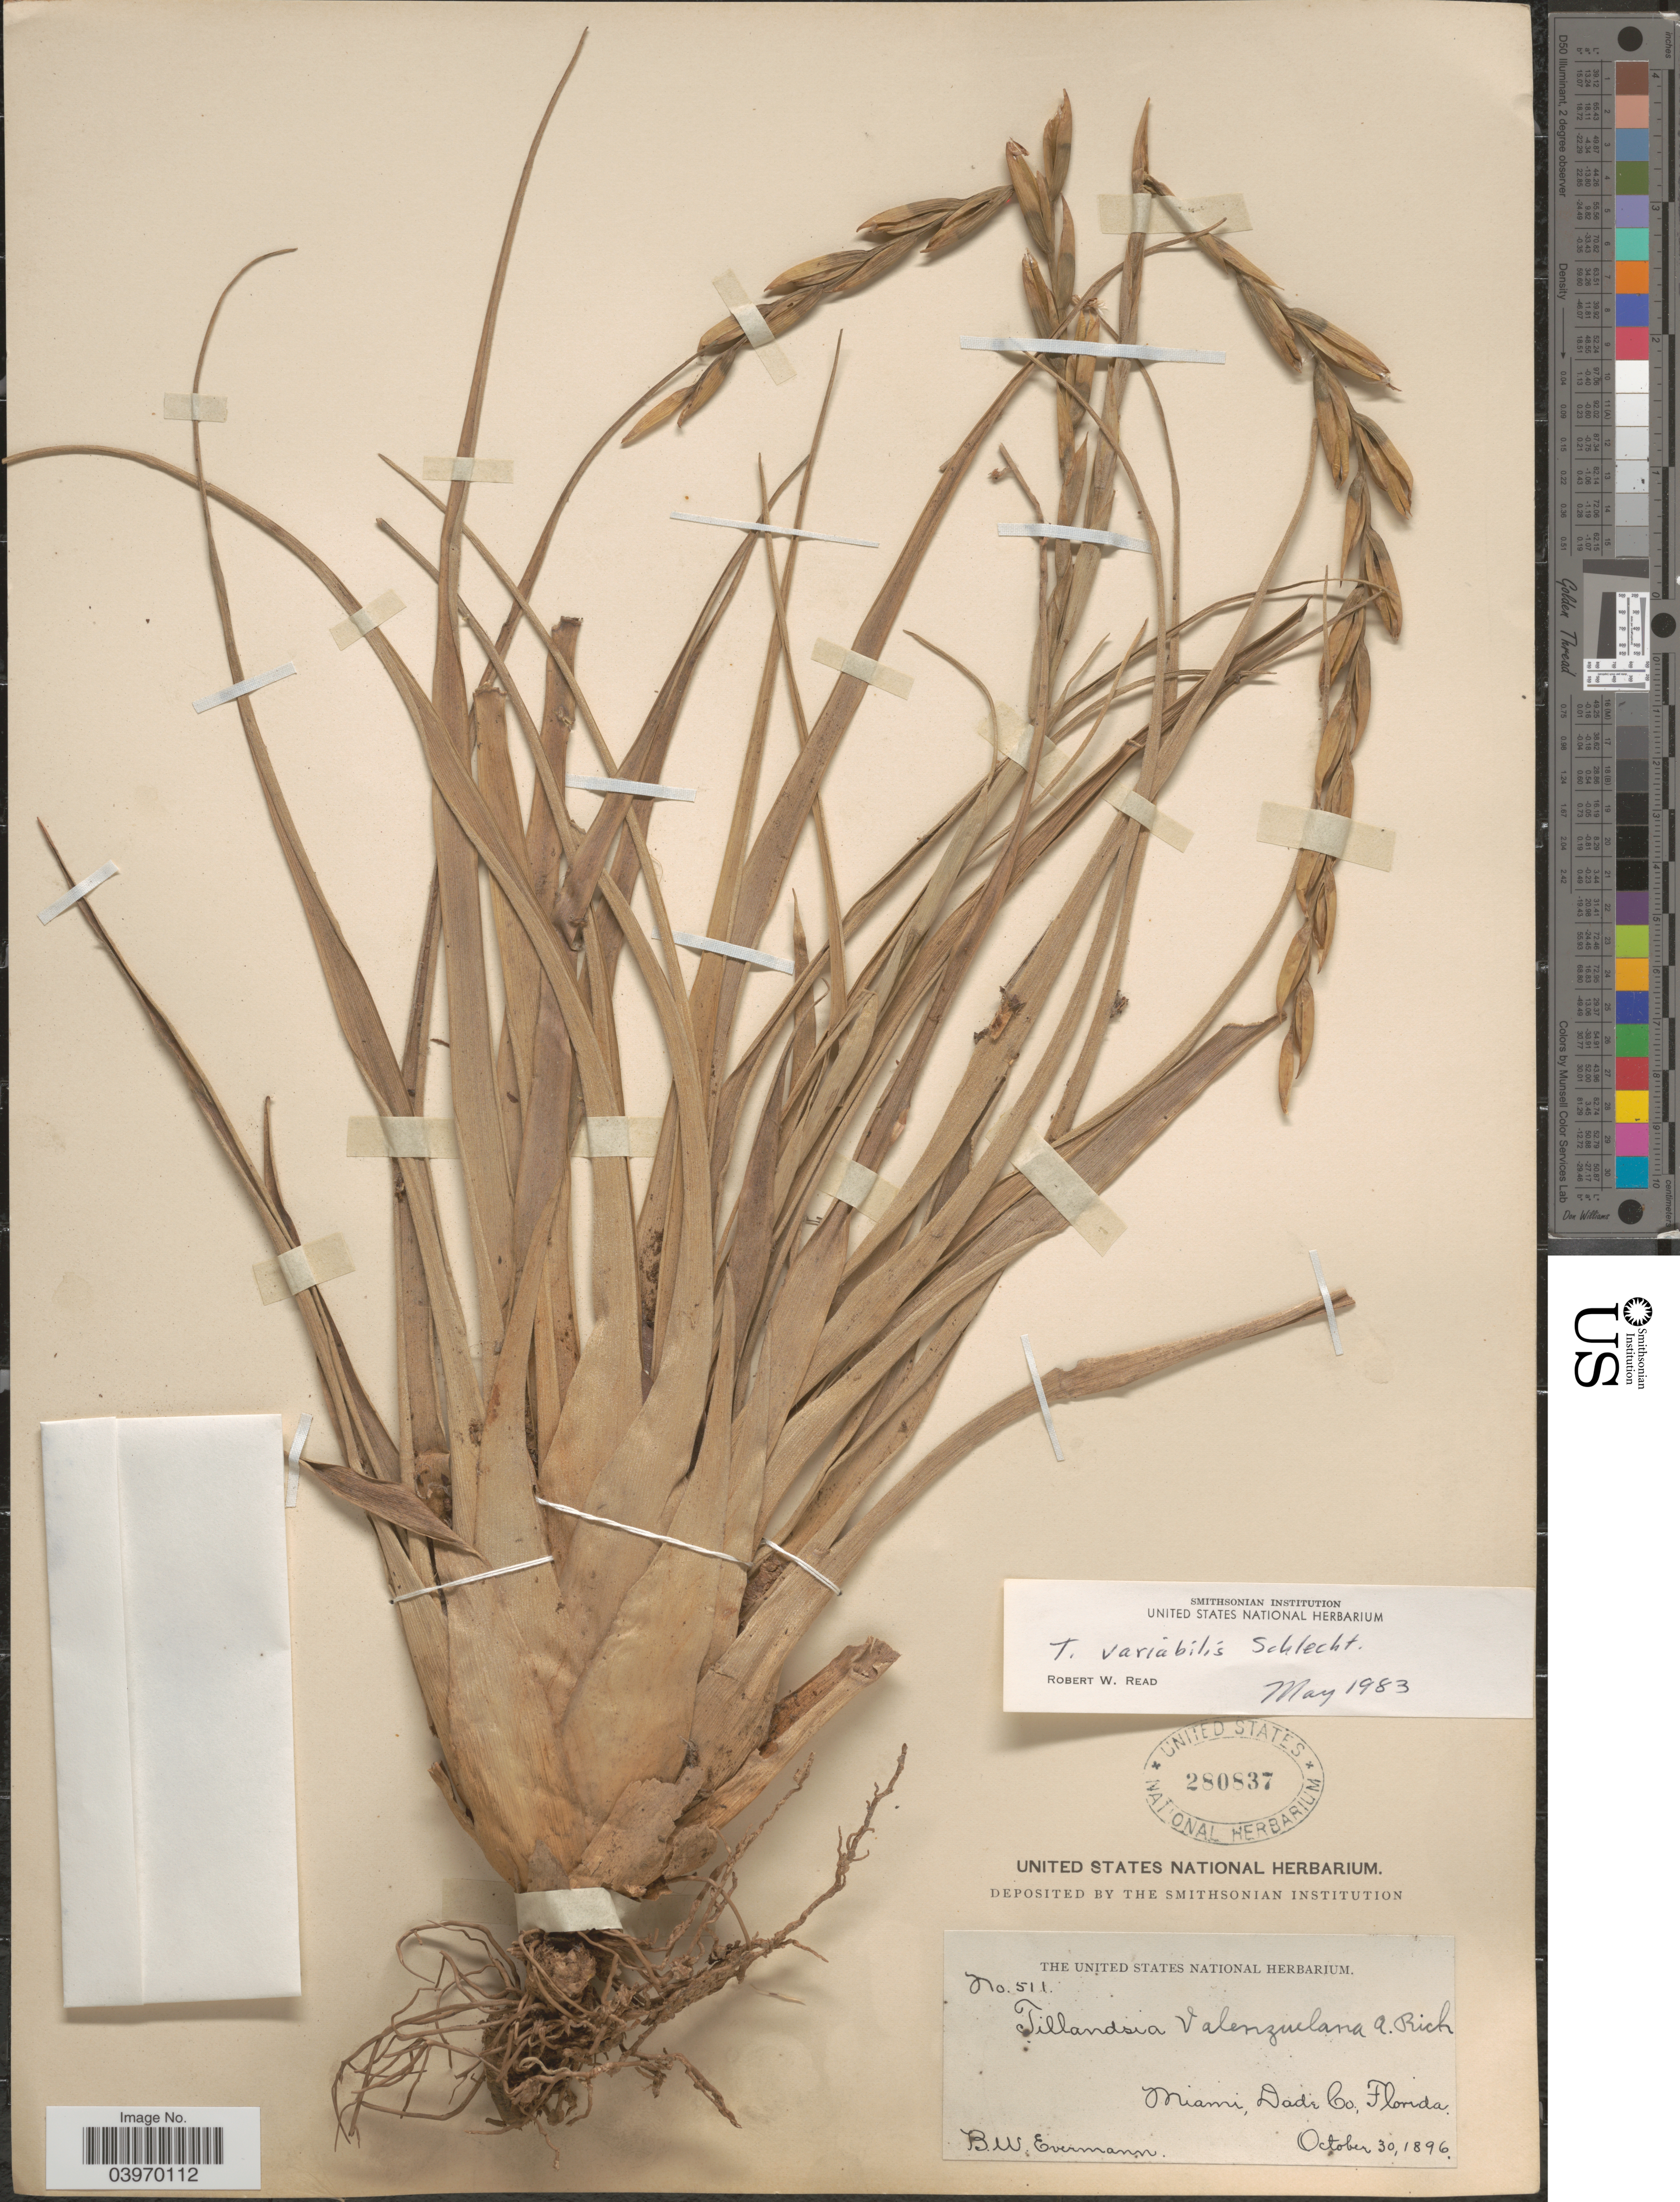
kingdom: Plantae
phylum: Tracheophyta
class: Liliopsida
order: Poales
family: Bromeliaceae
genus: Tillandsia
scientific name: Tillandsia variabilis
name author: Schltdl.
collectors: B. W. Evermann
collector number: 511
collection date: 1896-10-30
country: United States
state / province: Florida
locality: Miami, Dade Co.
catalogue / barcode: US 280837